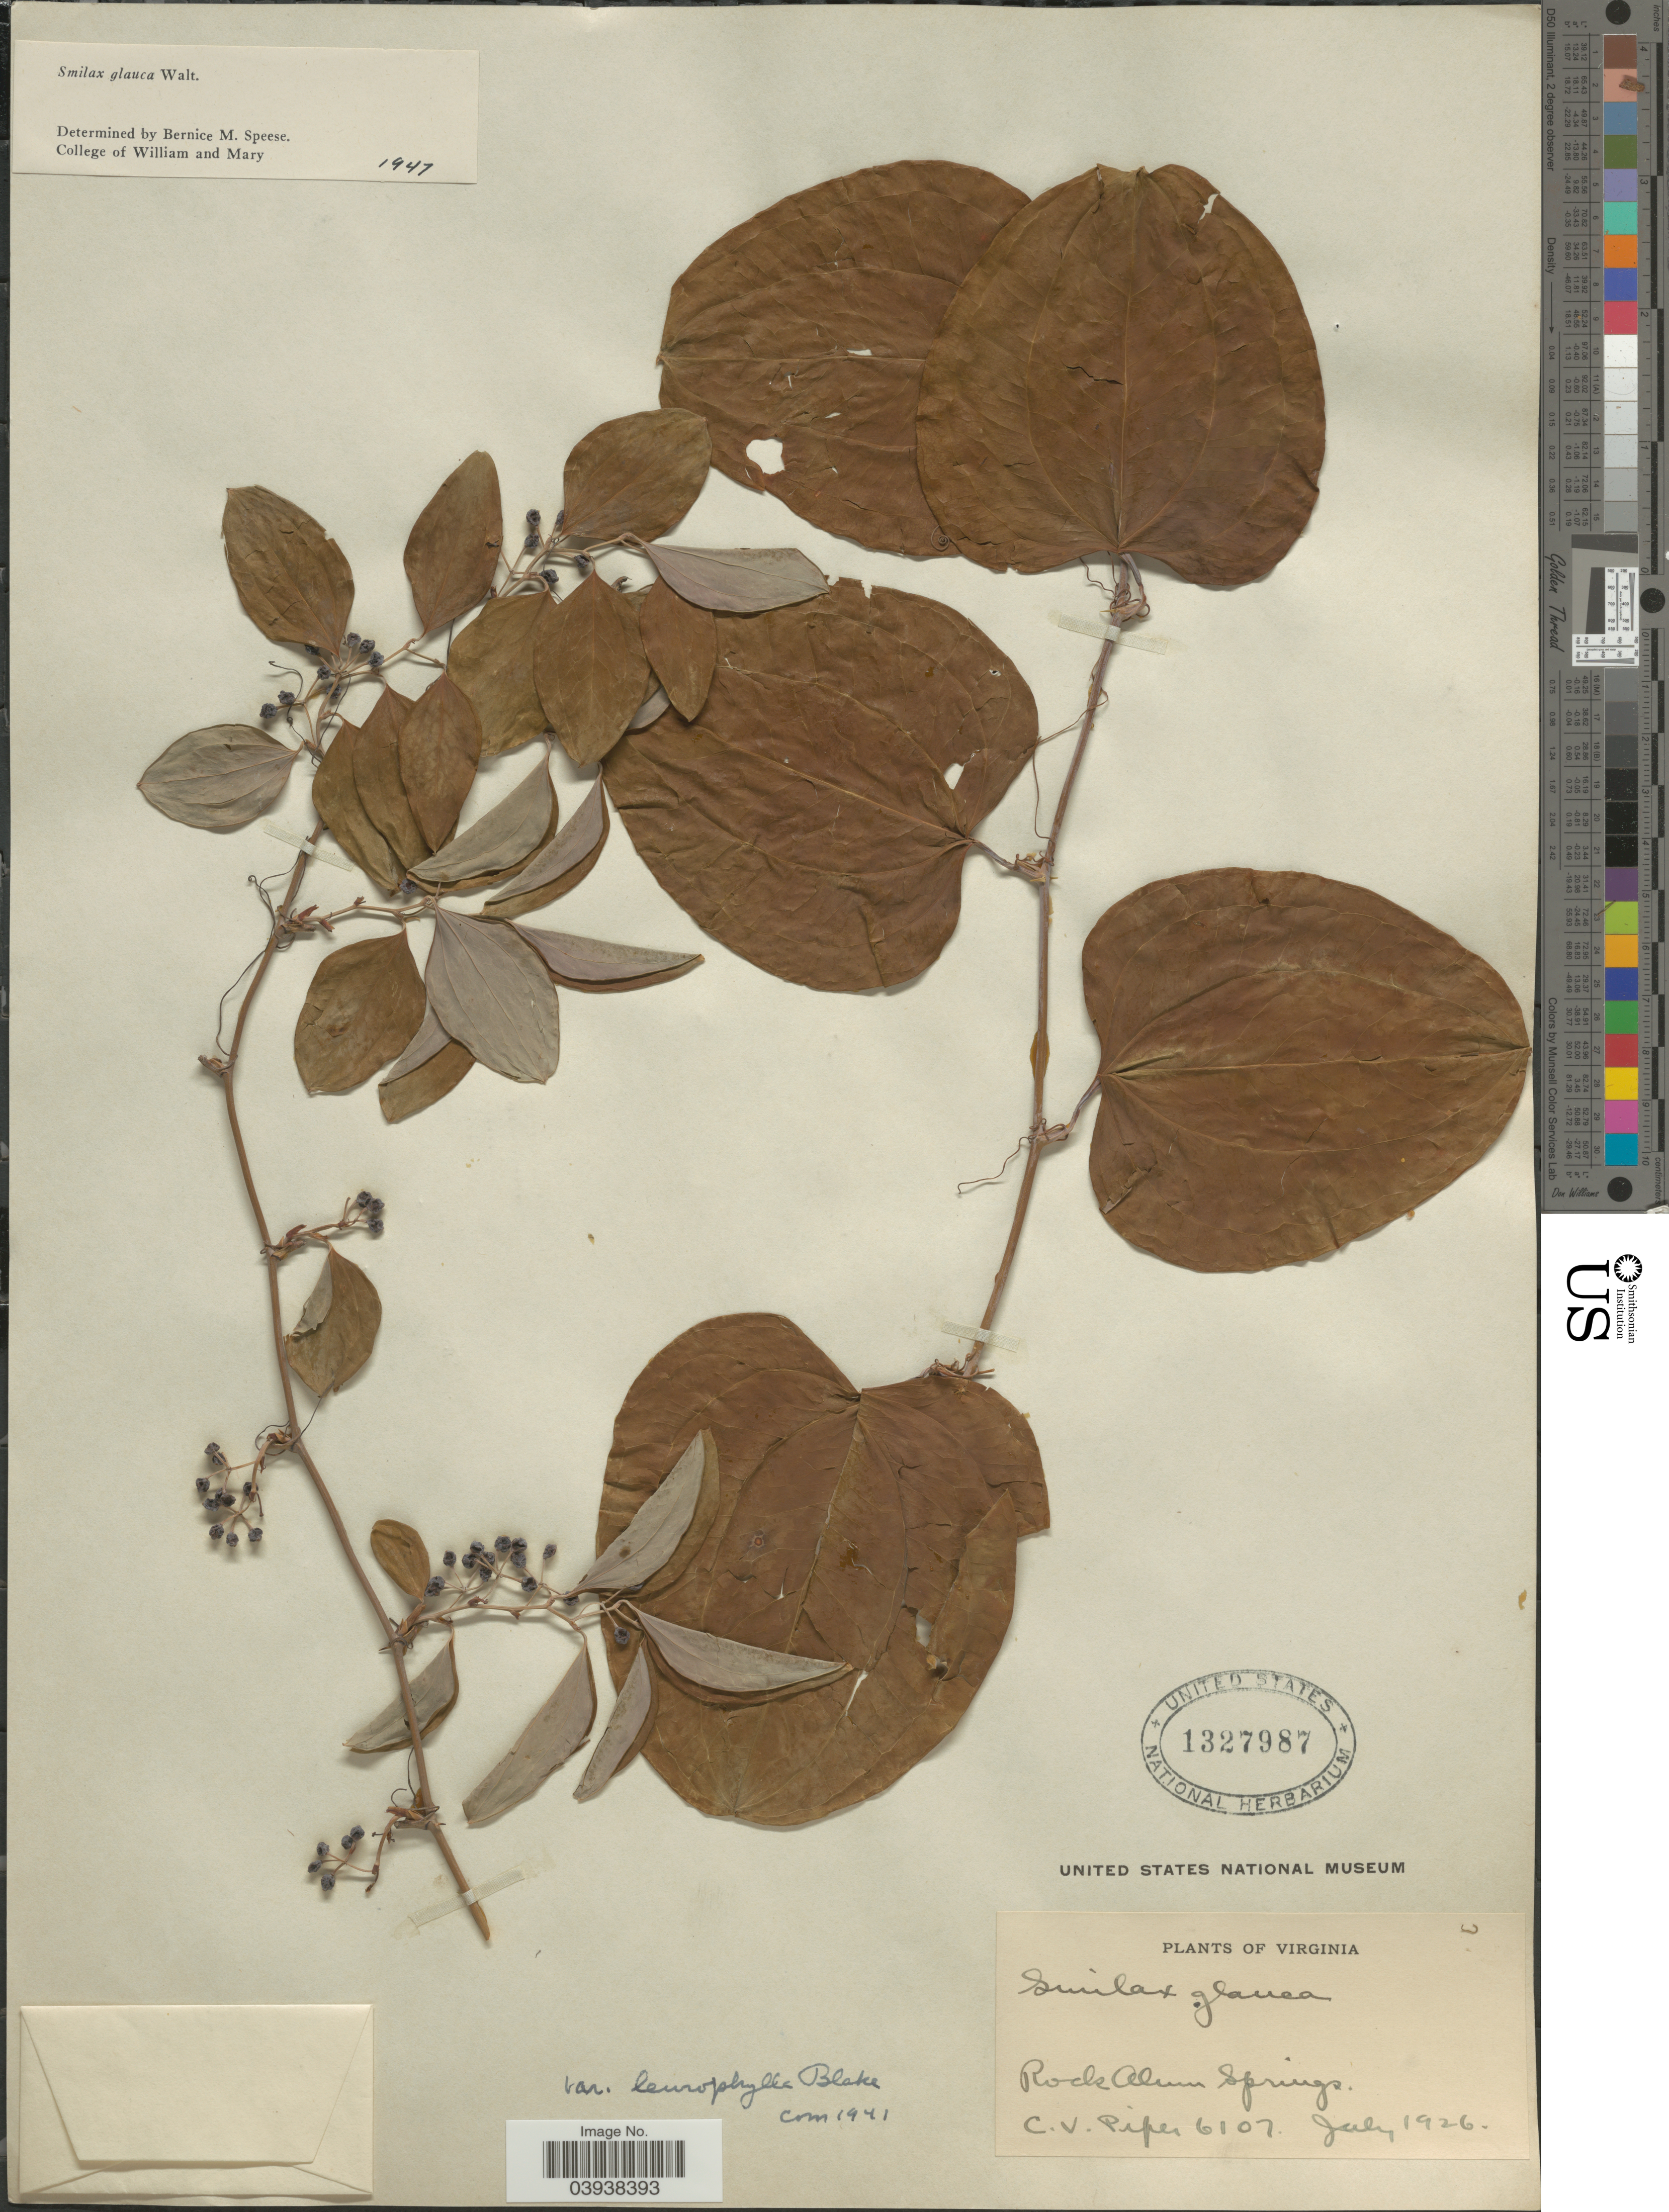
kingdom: Plantae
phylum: Tracheophyta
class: Liliopsida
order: Liliales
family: Smilacaceae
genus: Smilax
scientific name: Smilax glauca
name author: Walter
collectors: C. V. Piper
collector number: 6107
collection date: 1926-07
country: United States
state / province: Virginia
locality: Rock Alum Springs.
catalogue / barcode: US 1327987